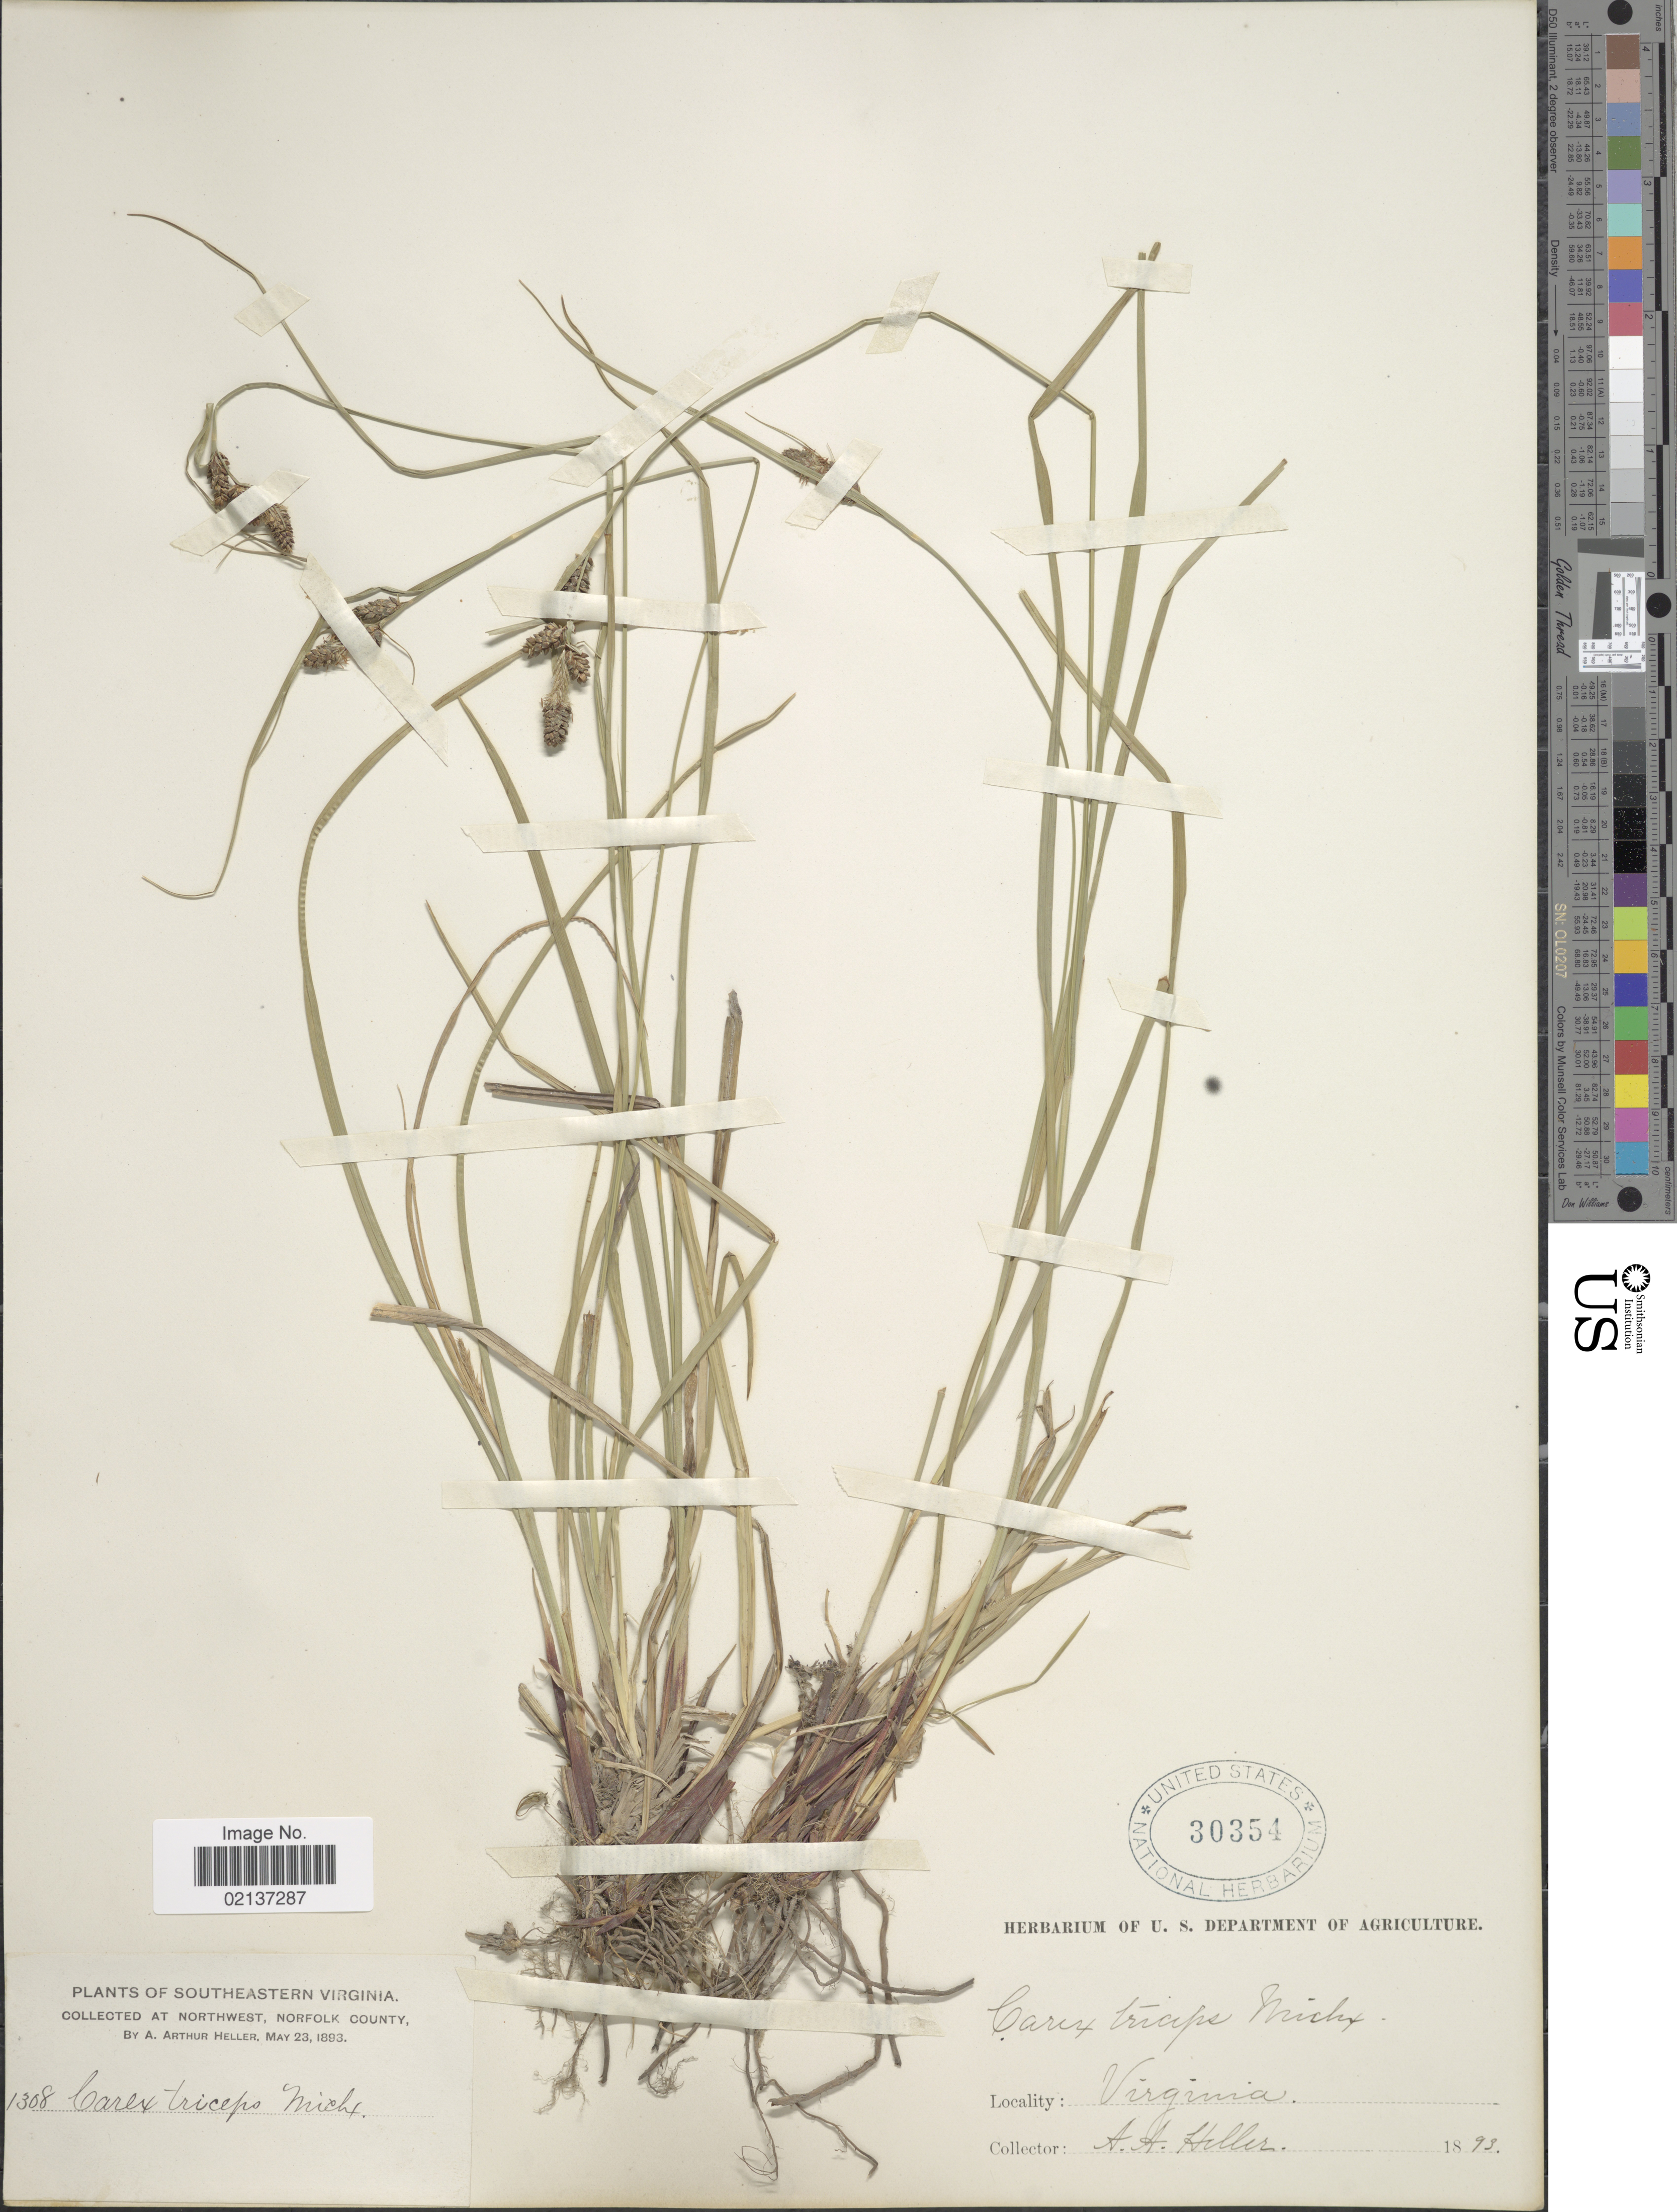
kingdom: Plantae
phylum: Tracheophyta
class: Liliopsida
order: Poales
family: Cyperaceae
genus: Carex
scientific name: Carex hirsutella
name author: Mack.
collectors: A. A. Heller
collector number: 1308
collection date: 1893-05-23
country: United States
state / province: Virginia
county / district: City of Norfolk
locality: Southeastern Virginia, at Northwest, Norfolk County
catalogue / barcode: US 30354